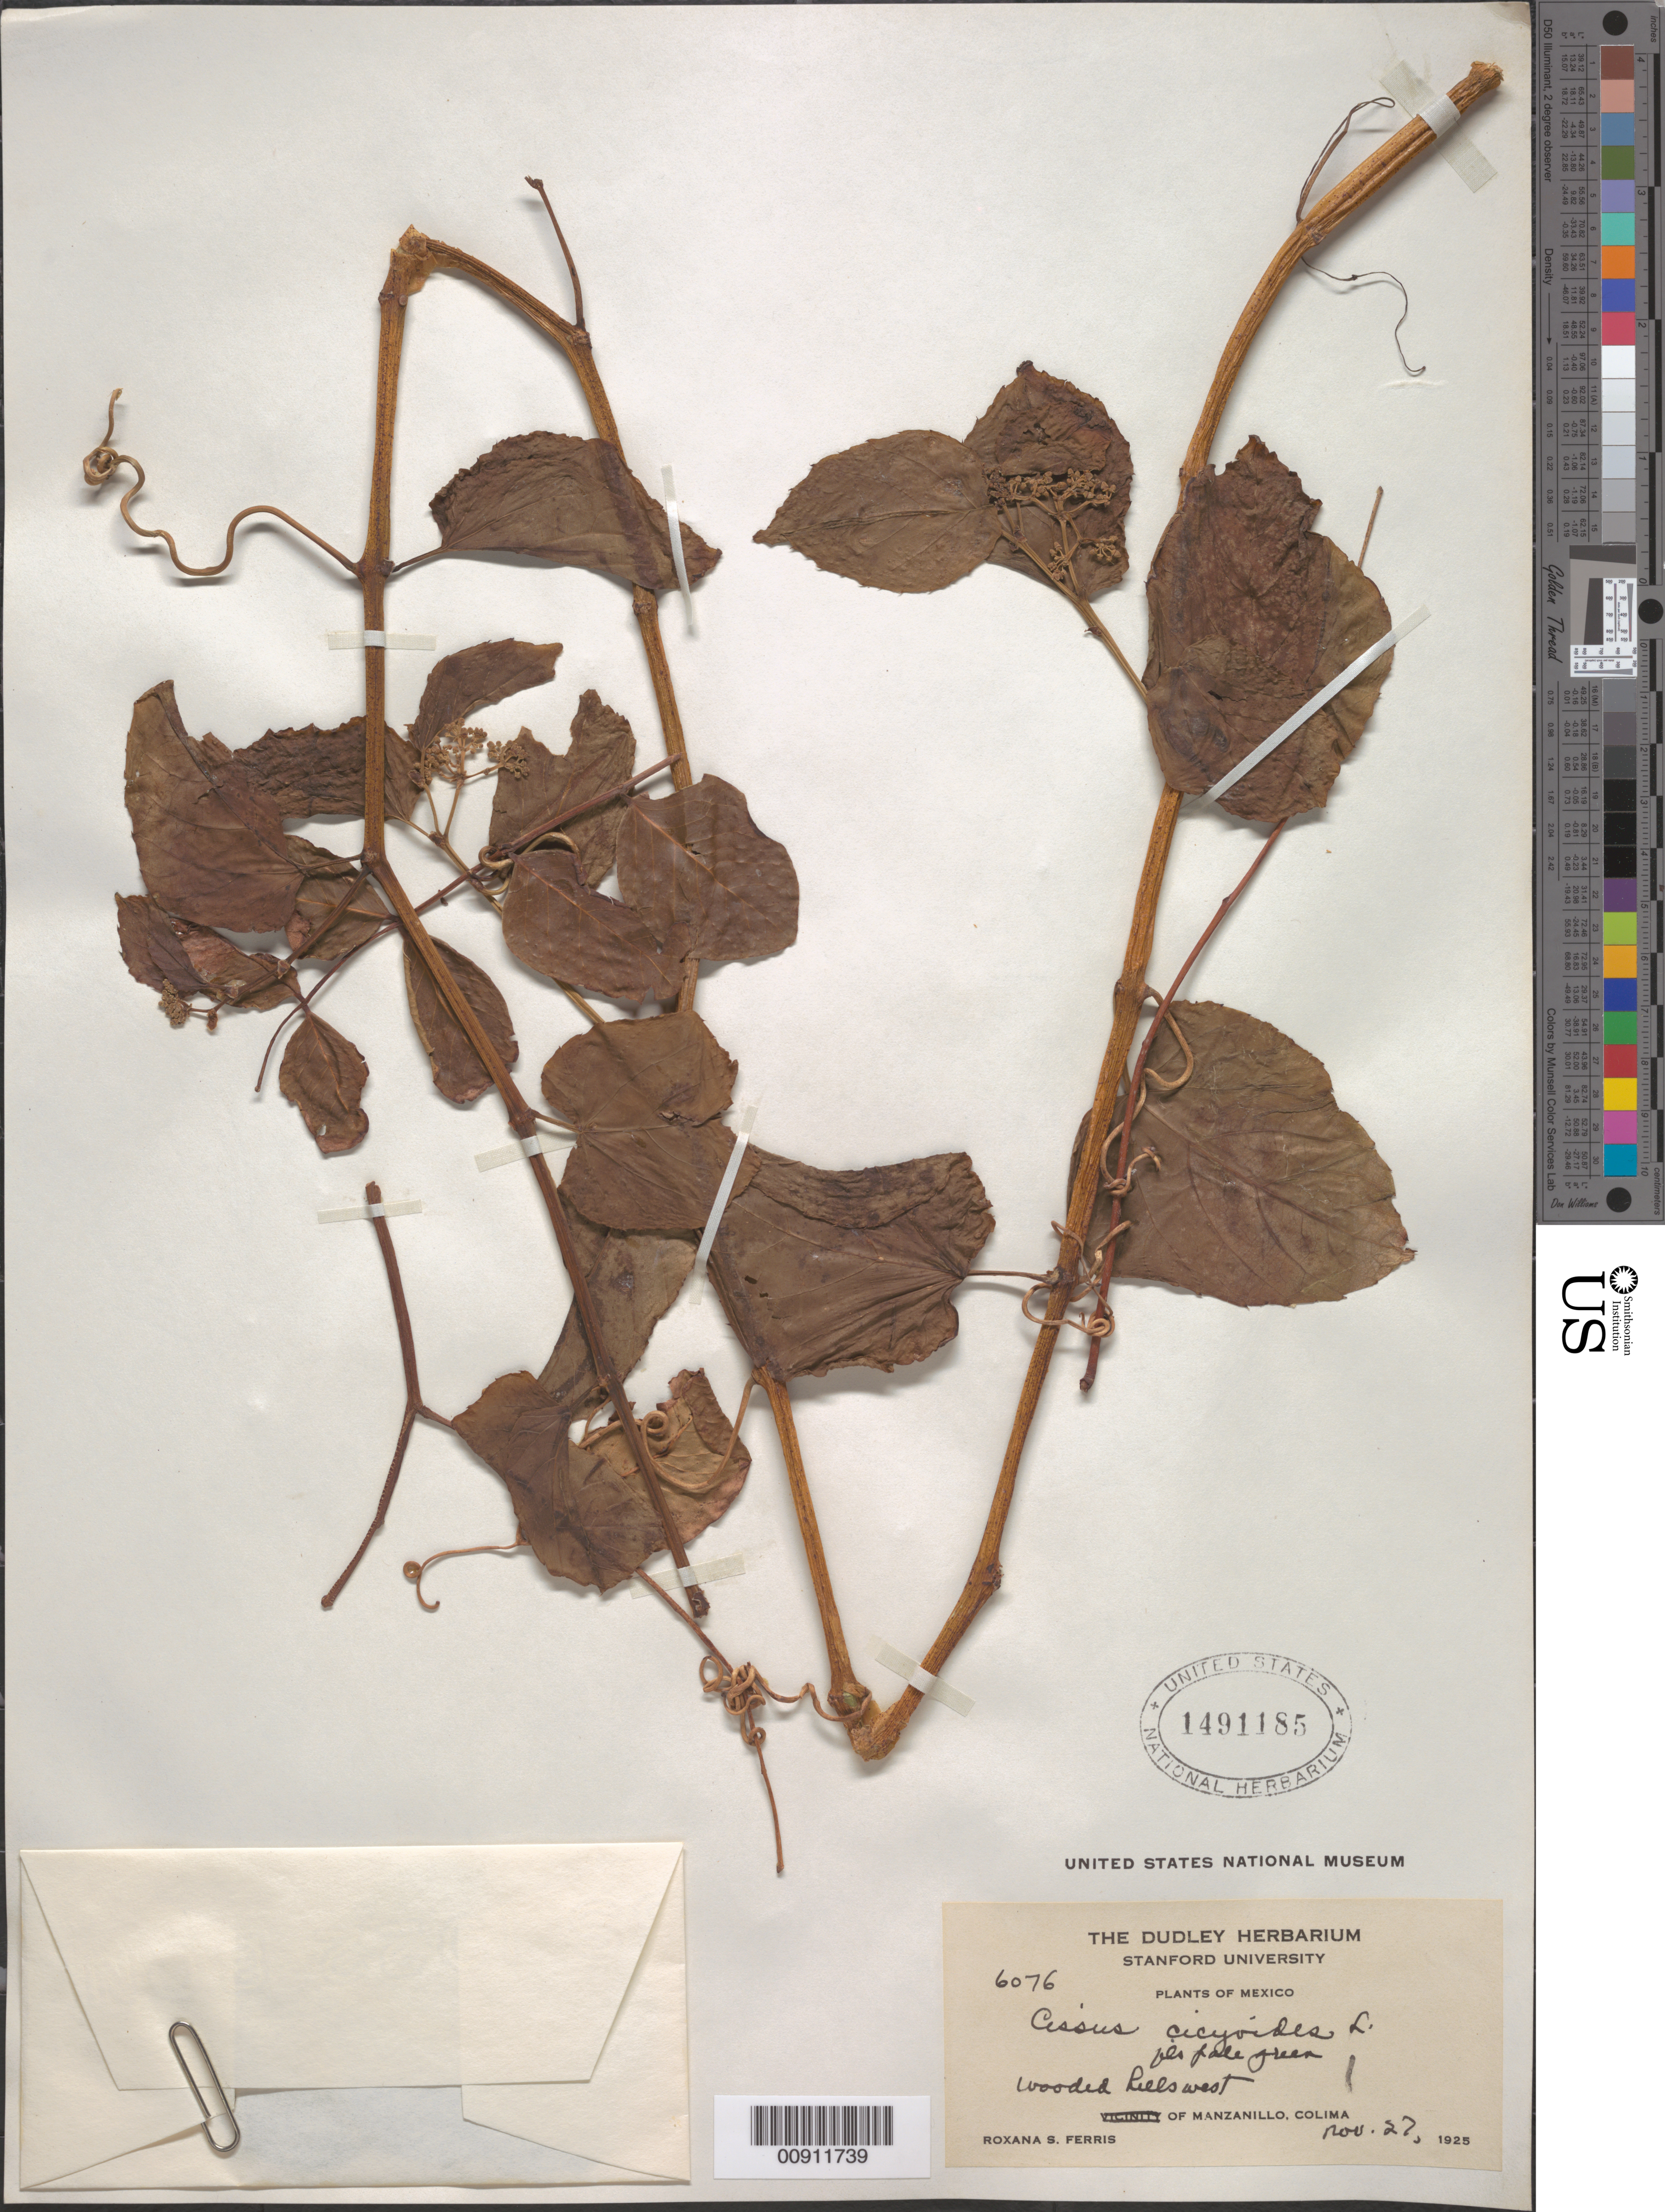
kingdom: Plantae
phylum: Tracheophyta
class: Magnoliopsida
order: Vitales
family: Vitaceae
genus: Cissus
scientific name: Cissus verticillata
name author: (L.) Nicolson & C.E. Jarvis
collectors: R. S. Ferris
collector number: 6076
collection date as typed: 27 Nov 1925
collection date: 1925-11-27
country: Mexico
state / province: Colima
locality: West of Manzanillo, Colima.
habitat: Wooded hills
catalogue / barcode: US 1491185